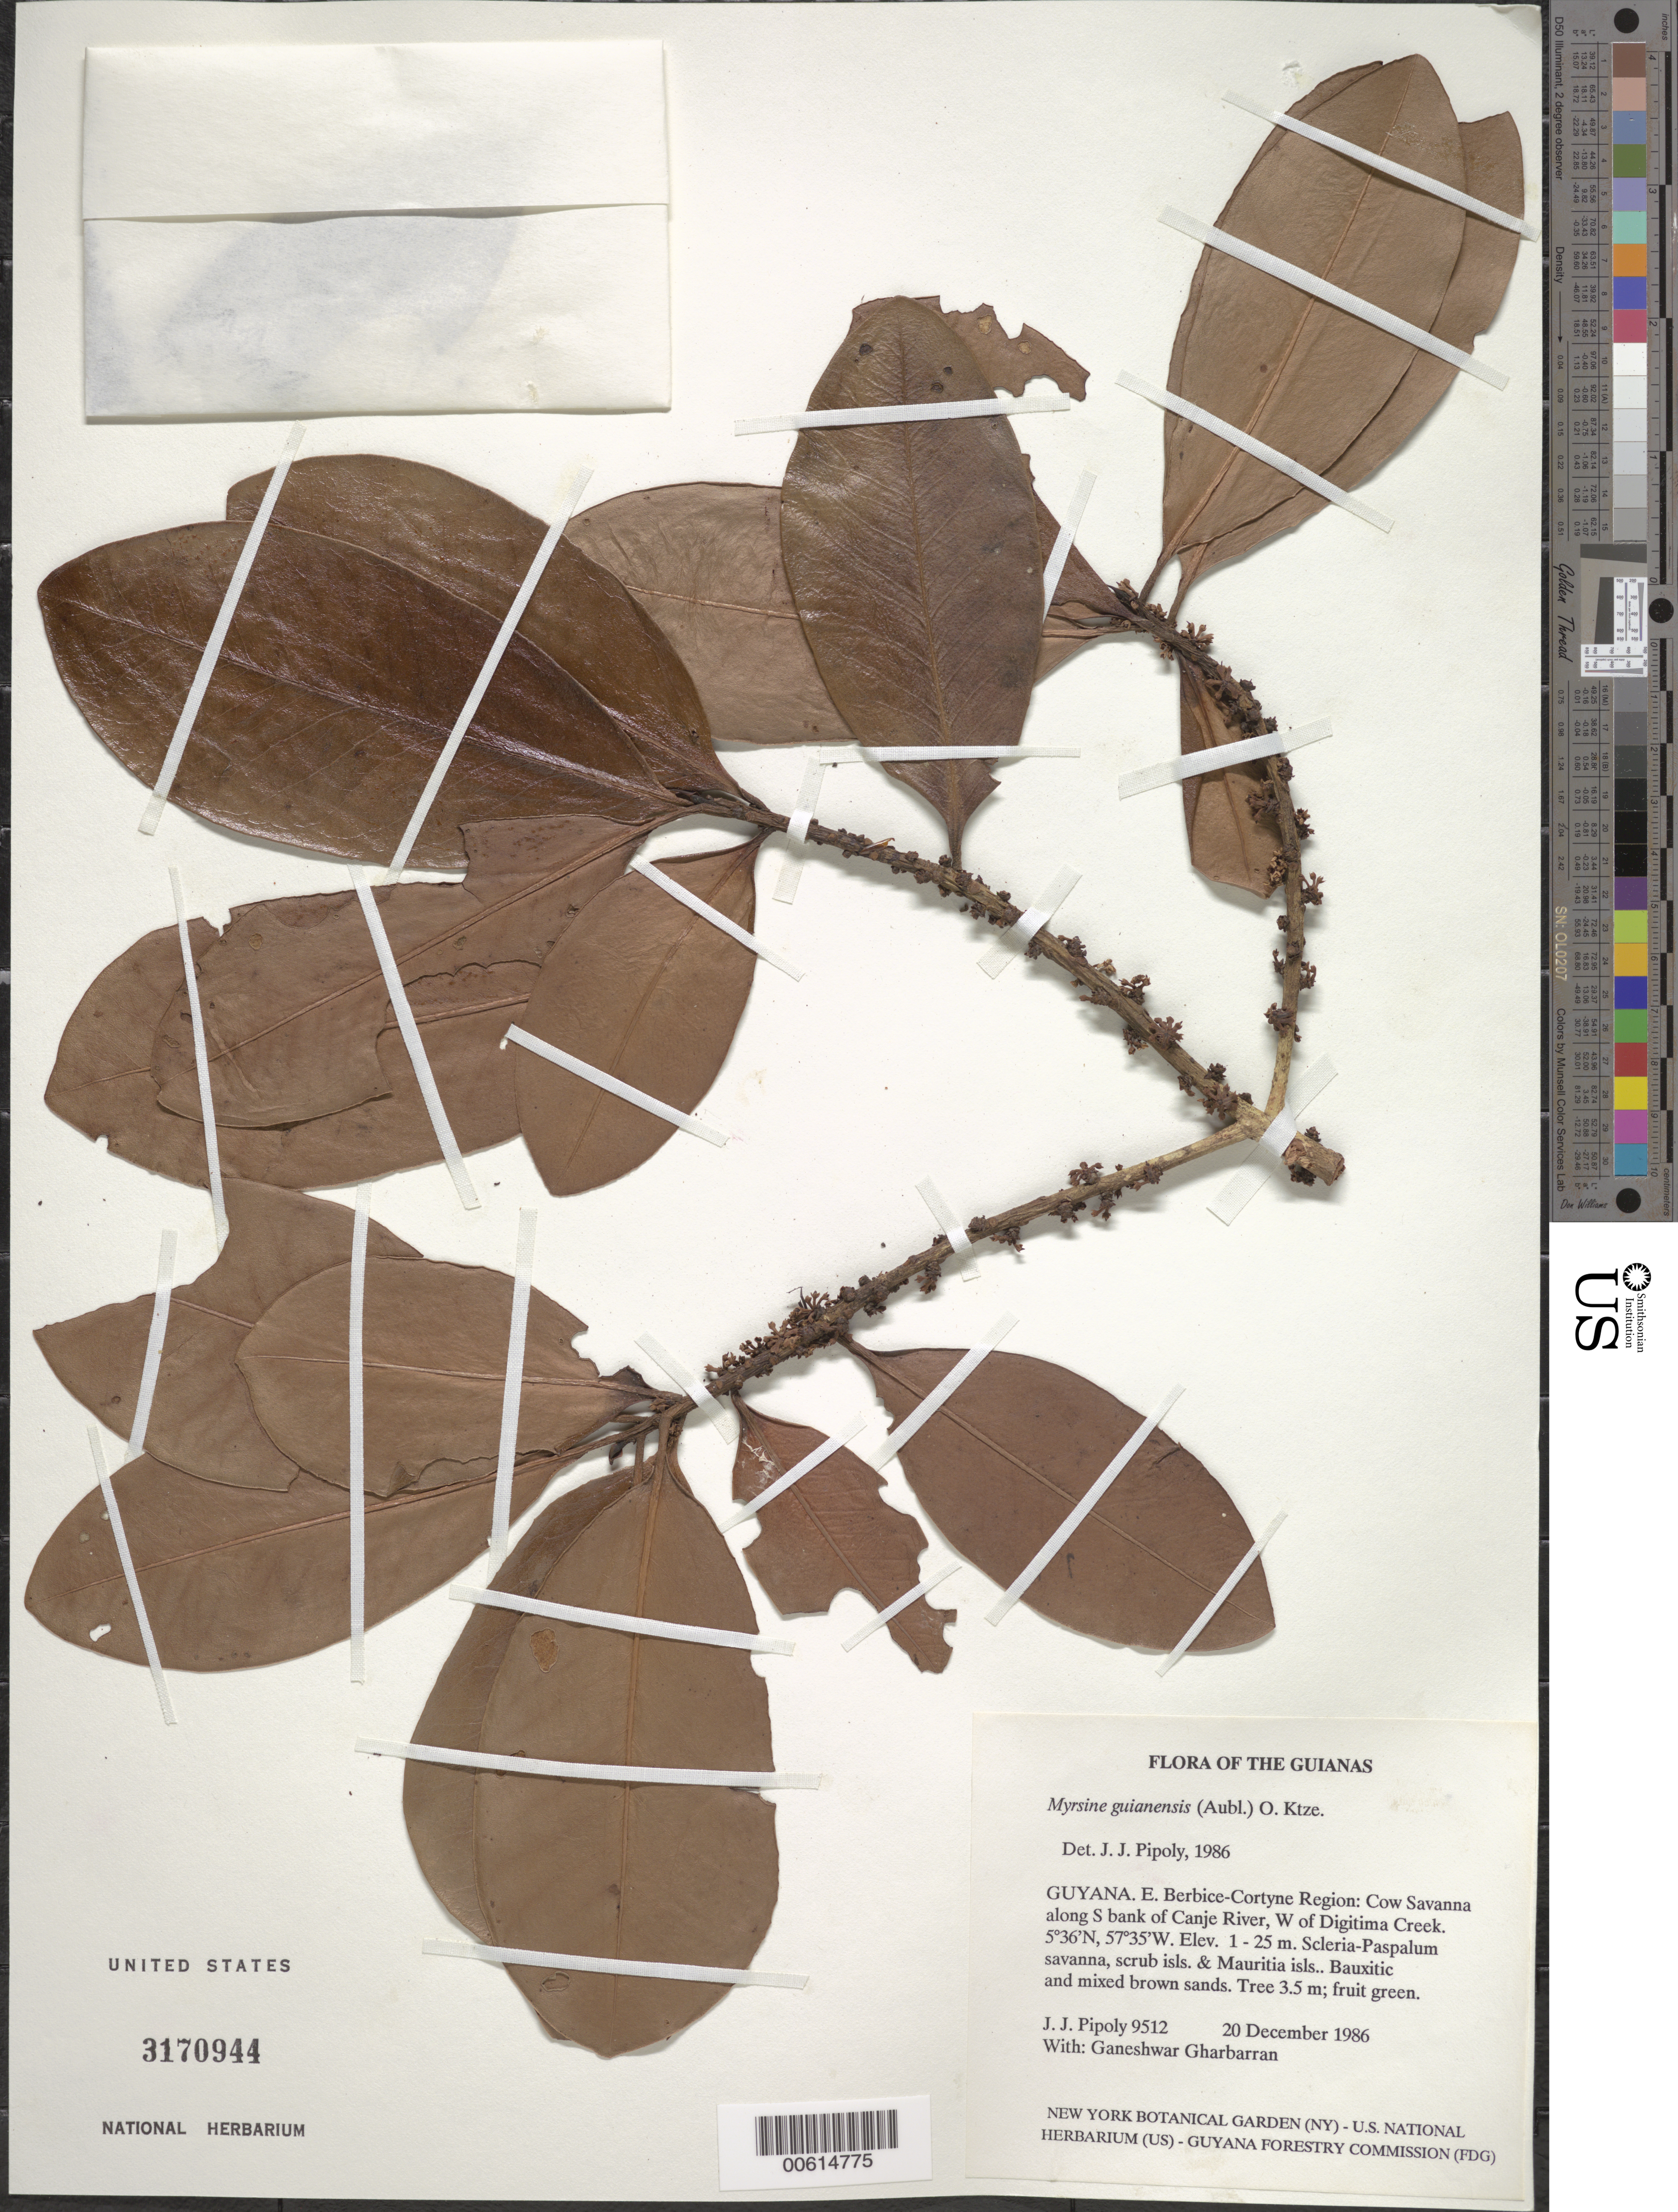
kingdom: Plantae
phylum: Tracheophyta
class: Magnoliopsida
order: Ericales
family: Primulaceae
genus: Myrsine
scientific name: Myrsine guianensis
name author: (Aubl.) Kuntze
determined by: Pipoly, J. J., III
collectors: J. J. Pipoly & G. Gharbarran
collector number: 9512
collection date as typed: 20 December 1986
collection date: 1986-12-20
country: Guyana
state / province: E. Berbice-Corentyne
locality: Cow savanna, along S bank of Canje River, W of Digitima Creek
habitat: Scleria-Paspalum savanna, scrub isls. & Mauritia isls. Bauxitic and mixed brown sands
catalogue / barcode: US 3170944